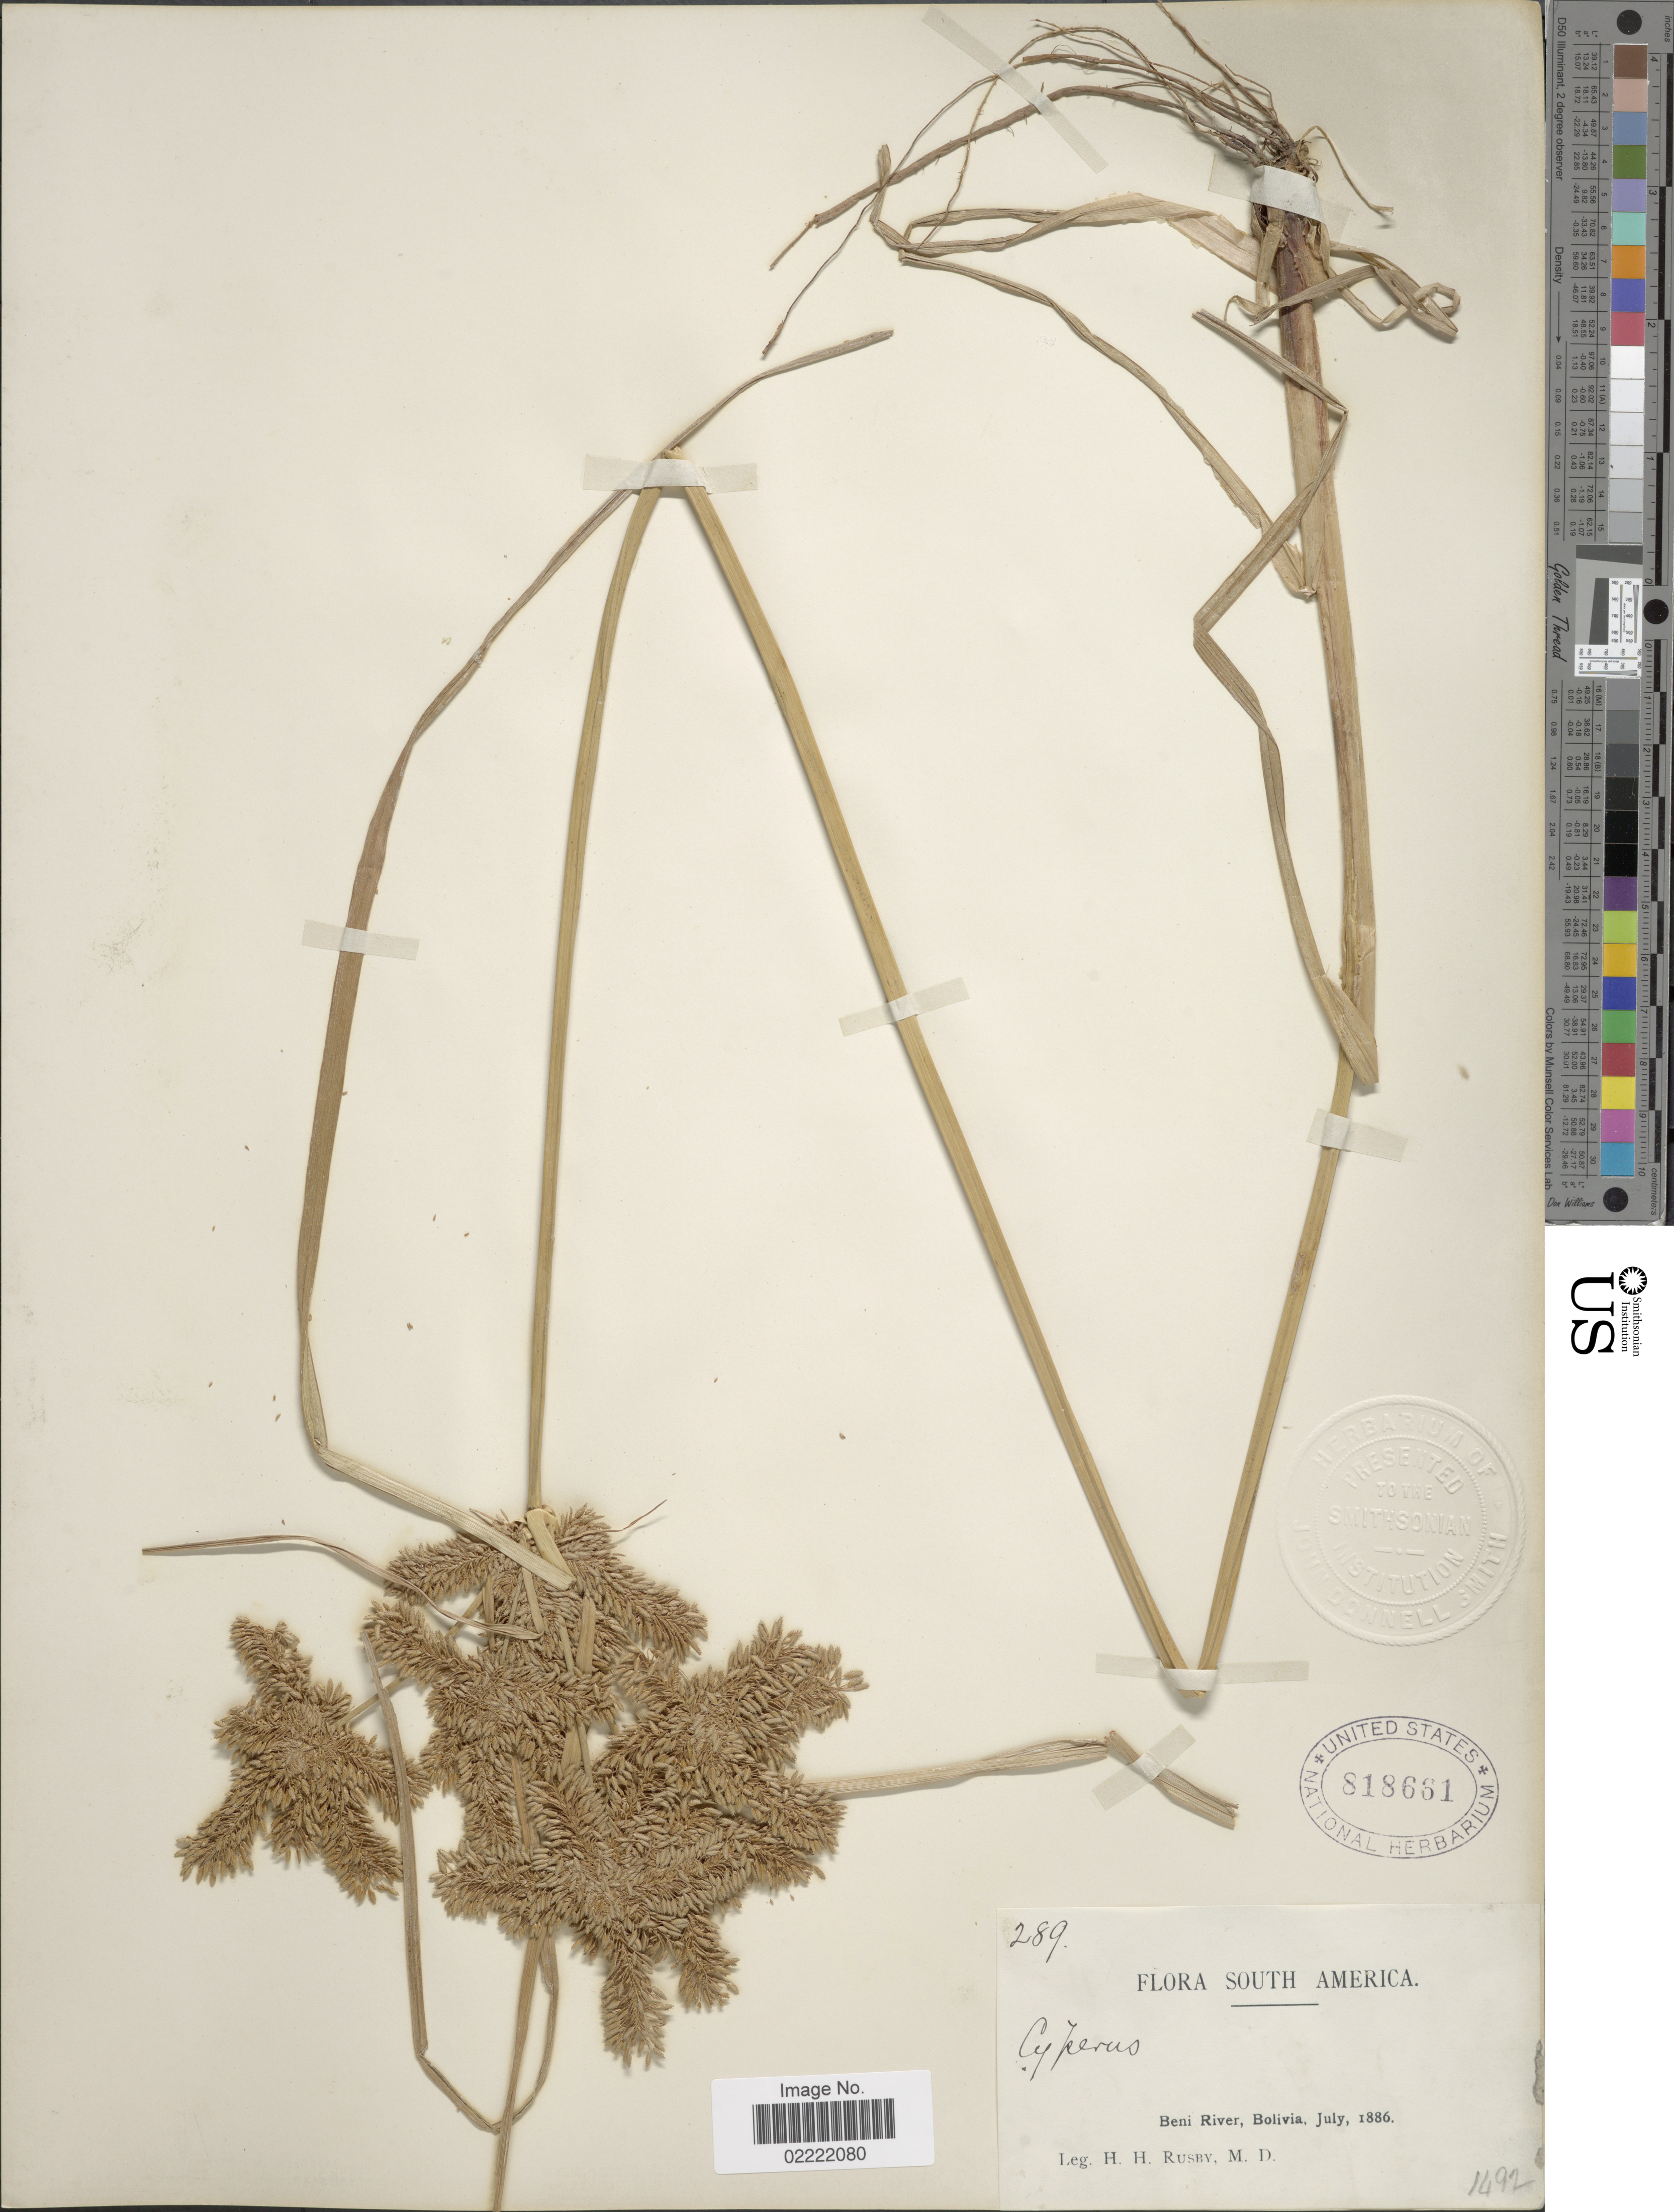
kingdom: Plantae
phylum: Tracheophyta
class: Liliopsida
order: Poales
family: Cyperaceae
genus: Cyperus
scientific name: Cyperus imbricatus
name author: Retz.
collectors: H. H. Rusby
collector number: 289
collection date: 1886-07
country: Bolivia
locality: Beni River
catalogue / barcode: US 818661